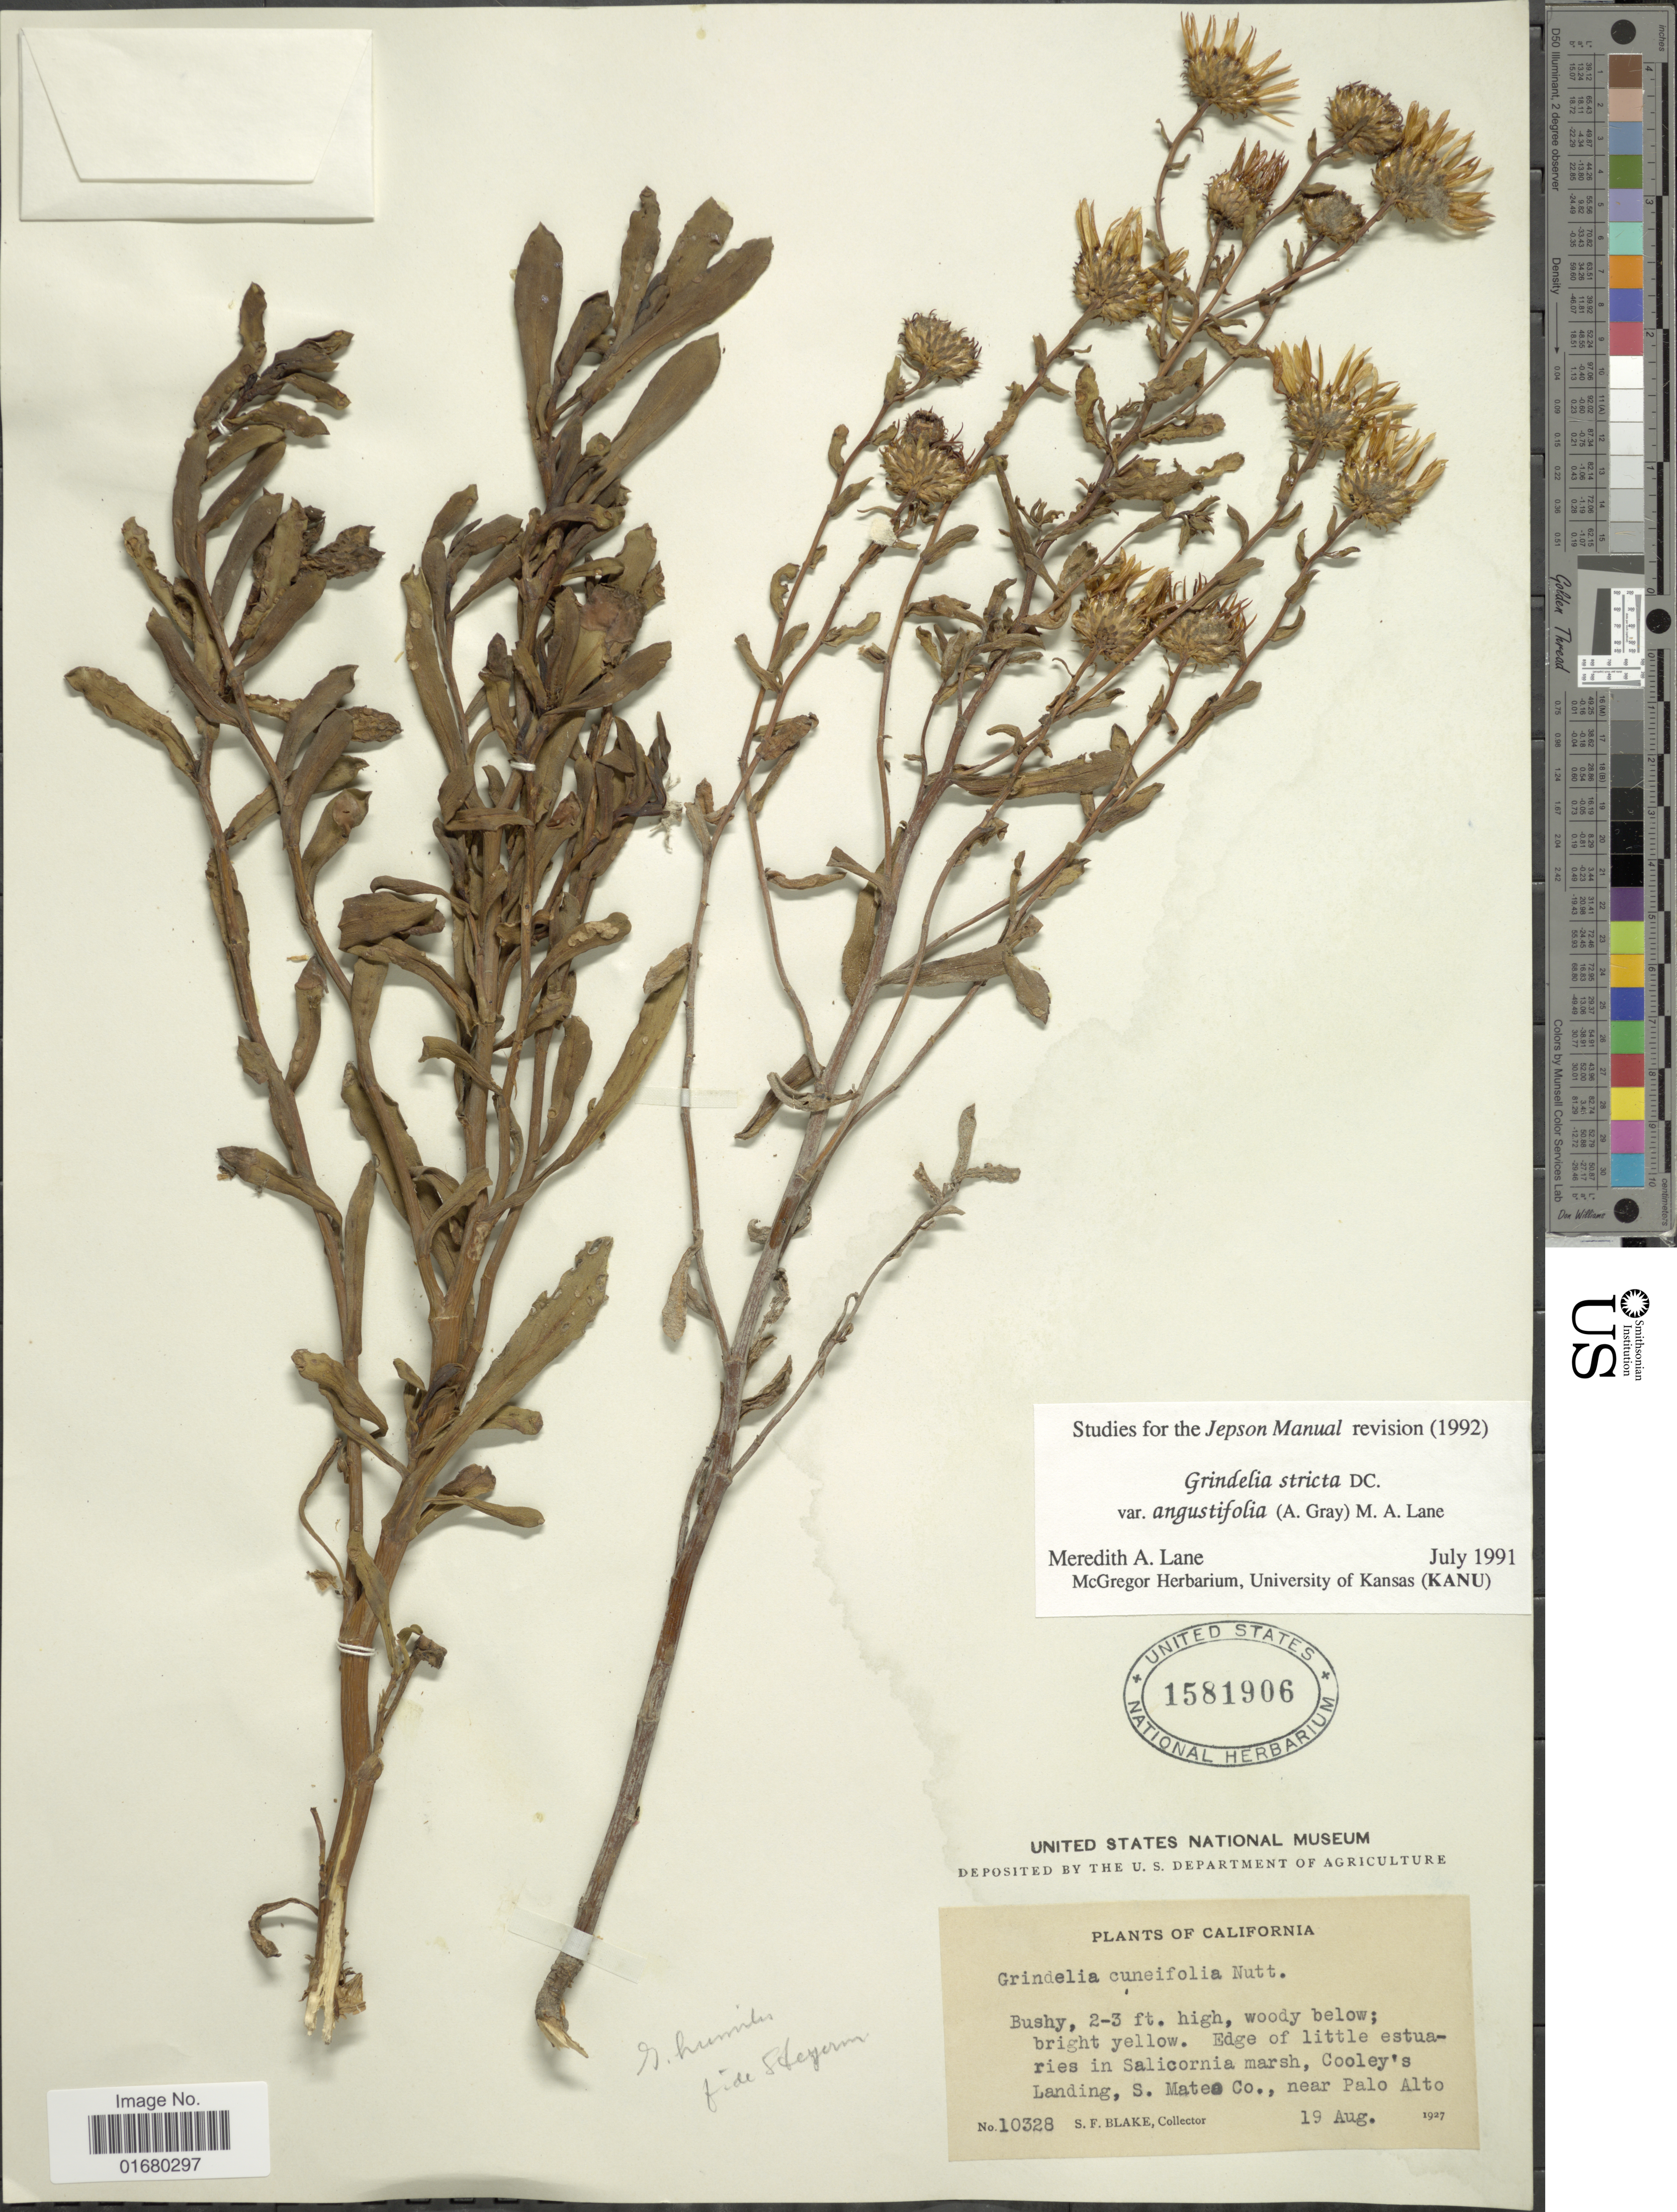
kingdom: Plantae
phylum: Tracheophyta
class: Magnoliopsida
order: Asterales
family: Asteraceae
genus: Grindelia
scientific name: Grindelia stricta var. angustifolia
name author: (A. Gray) M.A. Lane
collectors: S. Blake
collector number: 10328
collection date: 1927-08-19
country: United States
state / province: California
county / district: Santa Clara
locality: Edge of little estuaries in Salicornia marsh, Cooley's Landing, S. Mateo Co., near Palo Alto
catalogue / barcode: US 1581906